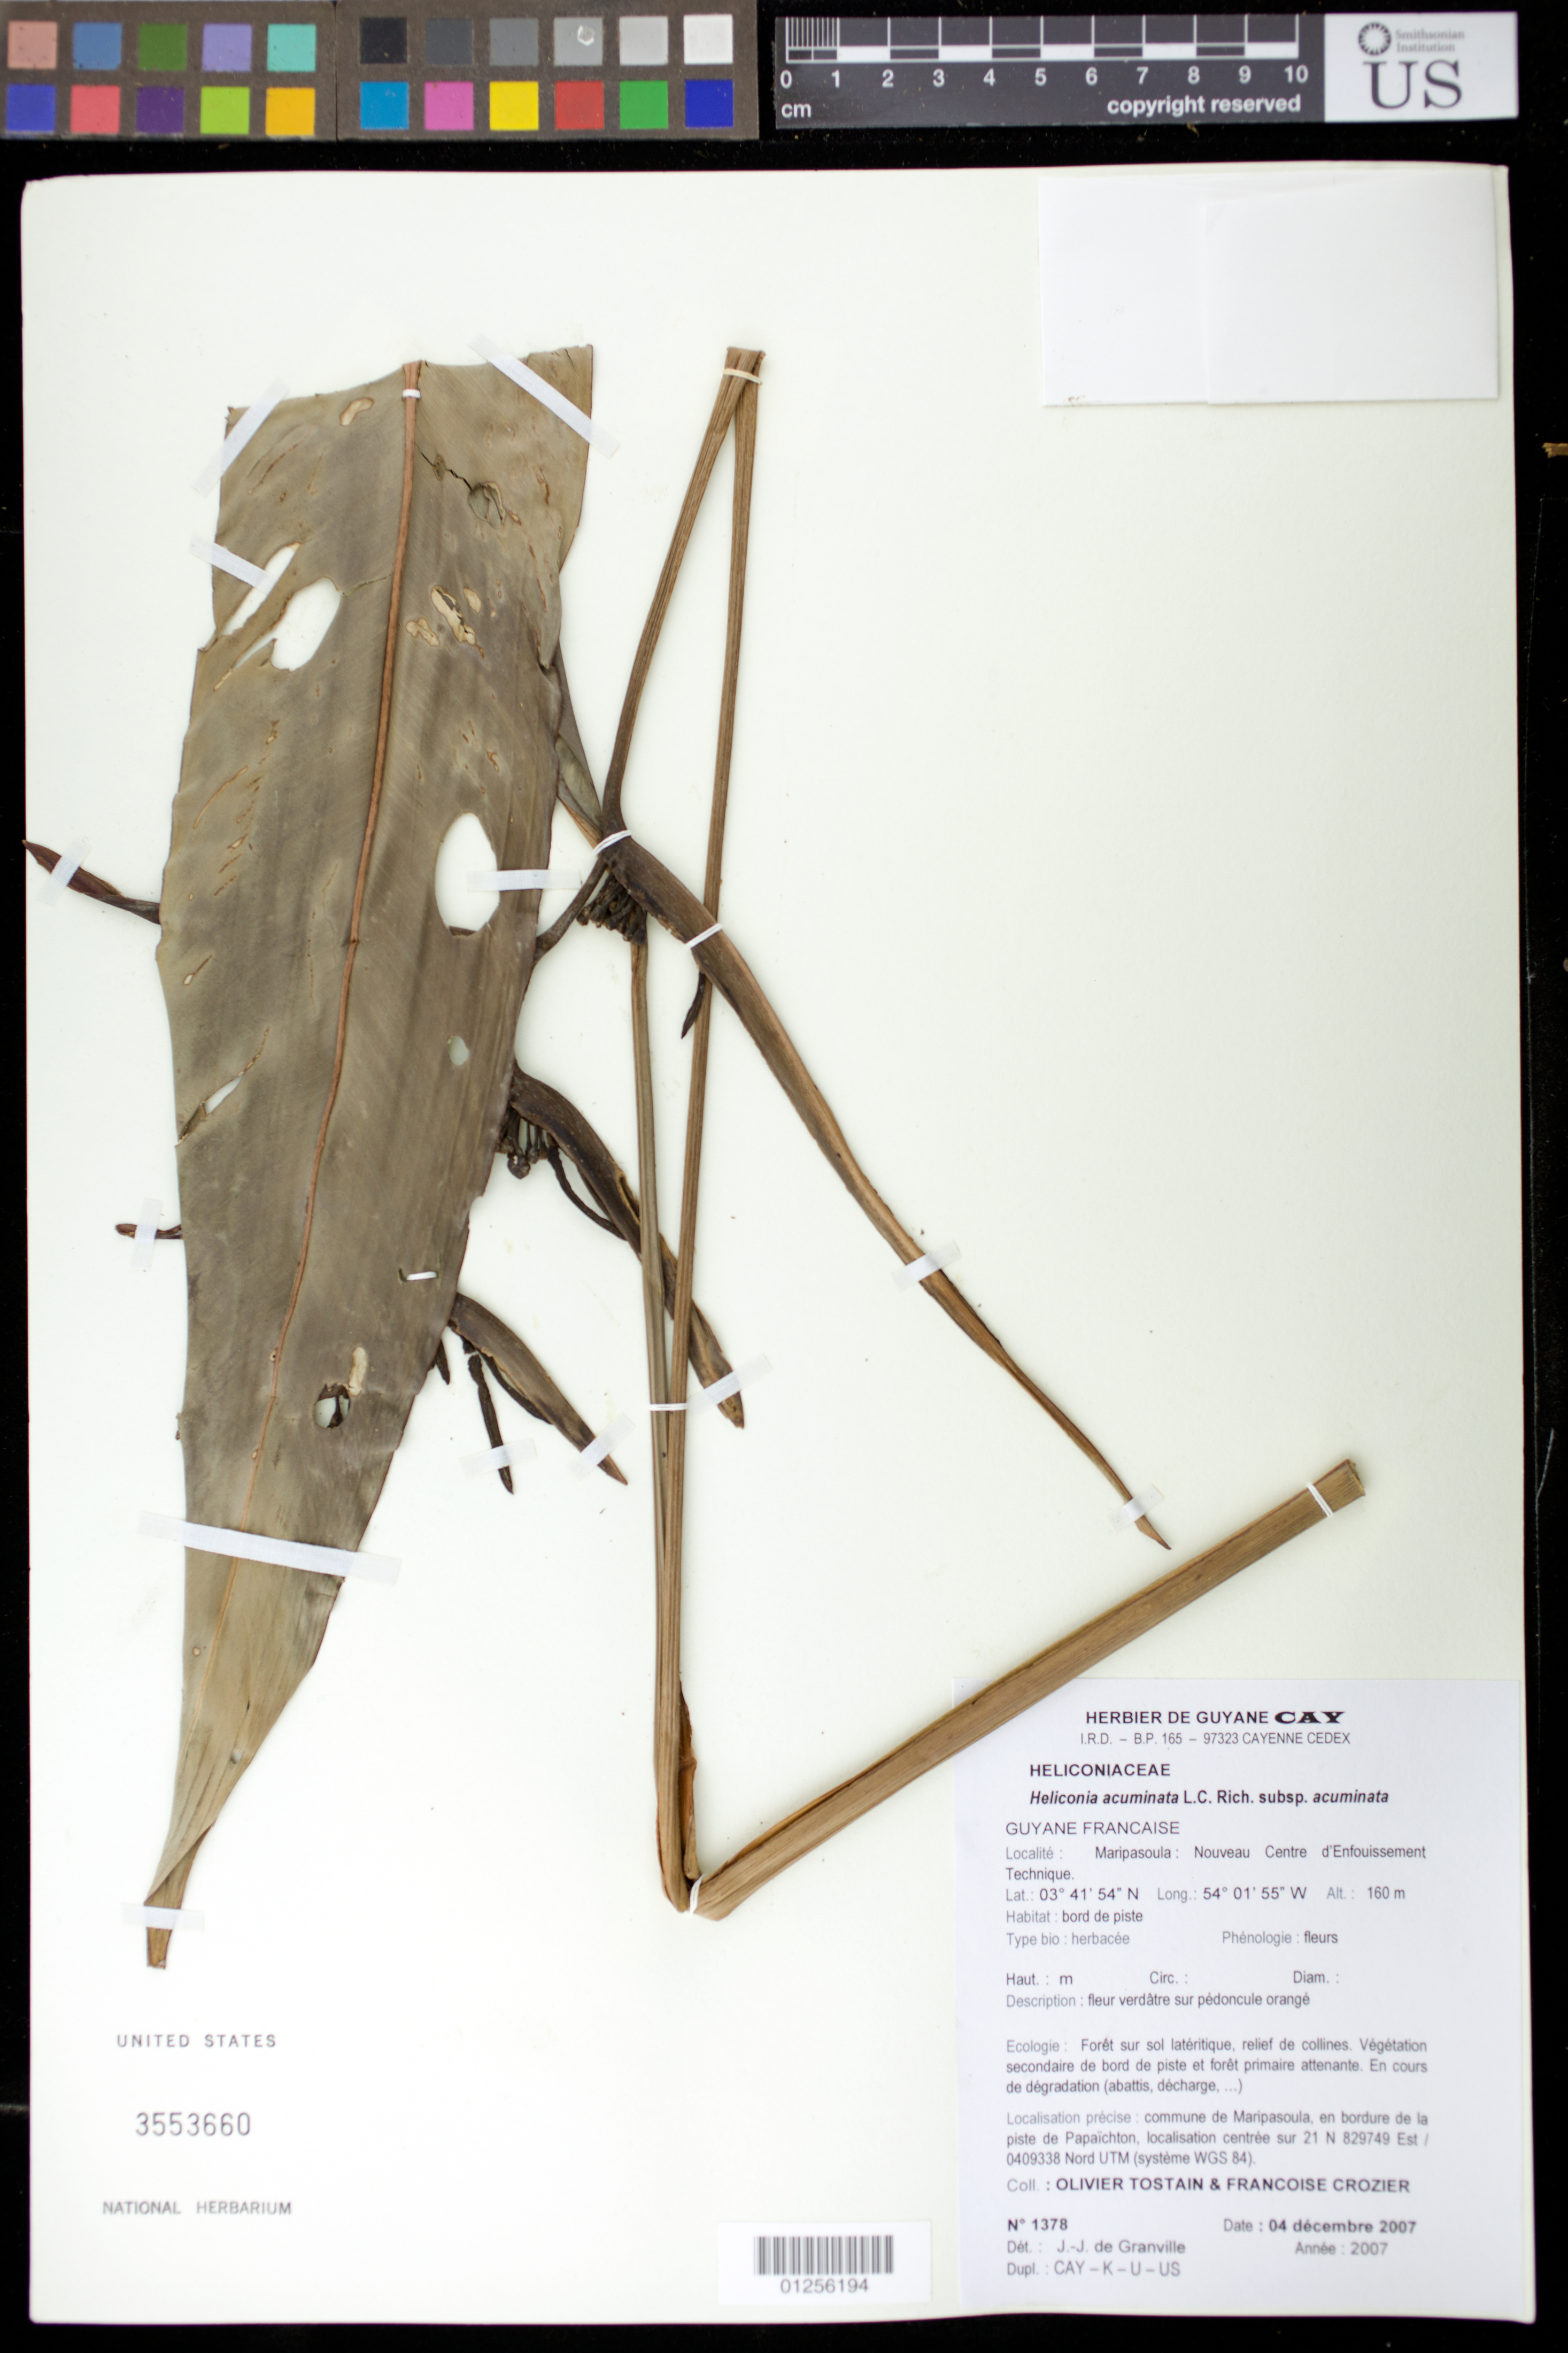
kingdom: Plantae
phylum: Tracheophyta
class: Liliopsida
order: Zingiberales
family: Heliconiaceae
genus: Heliconia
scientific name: Heliconia acuminata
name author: A. Rich.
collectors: O. Tostain & F. Crozier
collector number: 1378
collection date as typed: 4-Dec-07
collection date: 2007-12-04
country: French Guiana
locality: Maripasoula: Noveau Centre d'Enfouissement Technique; commune de Marpasoula, en bordure de la piste de Papaïchton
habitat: foret sur sol lateritique, relief de collines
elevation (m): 160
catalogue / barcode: US 3553660